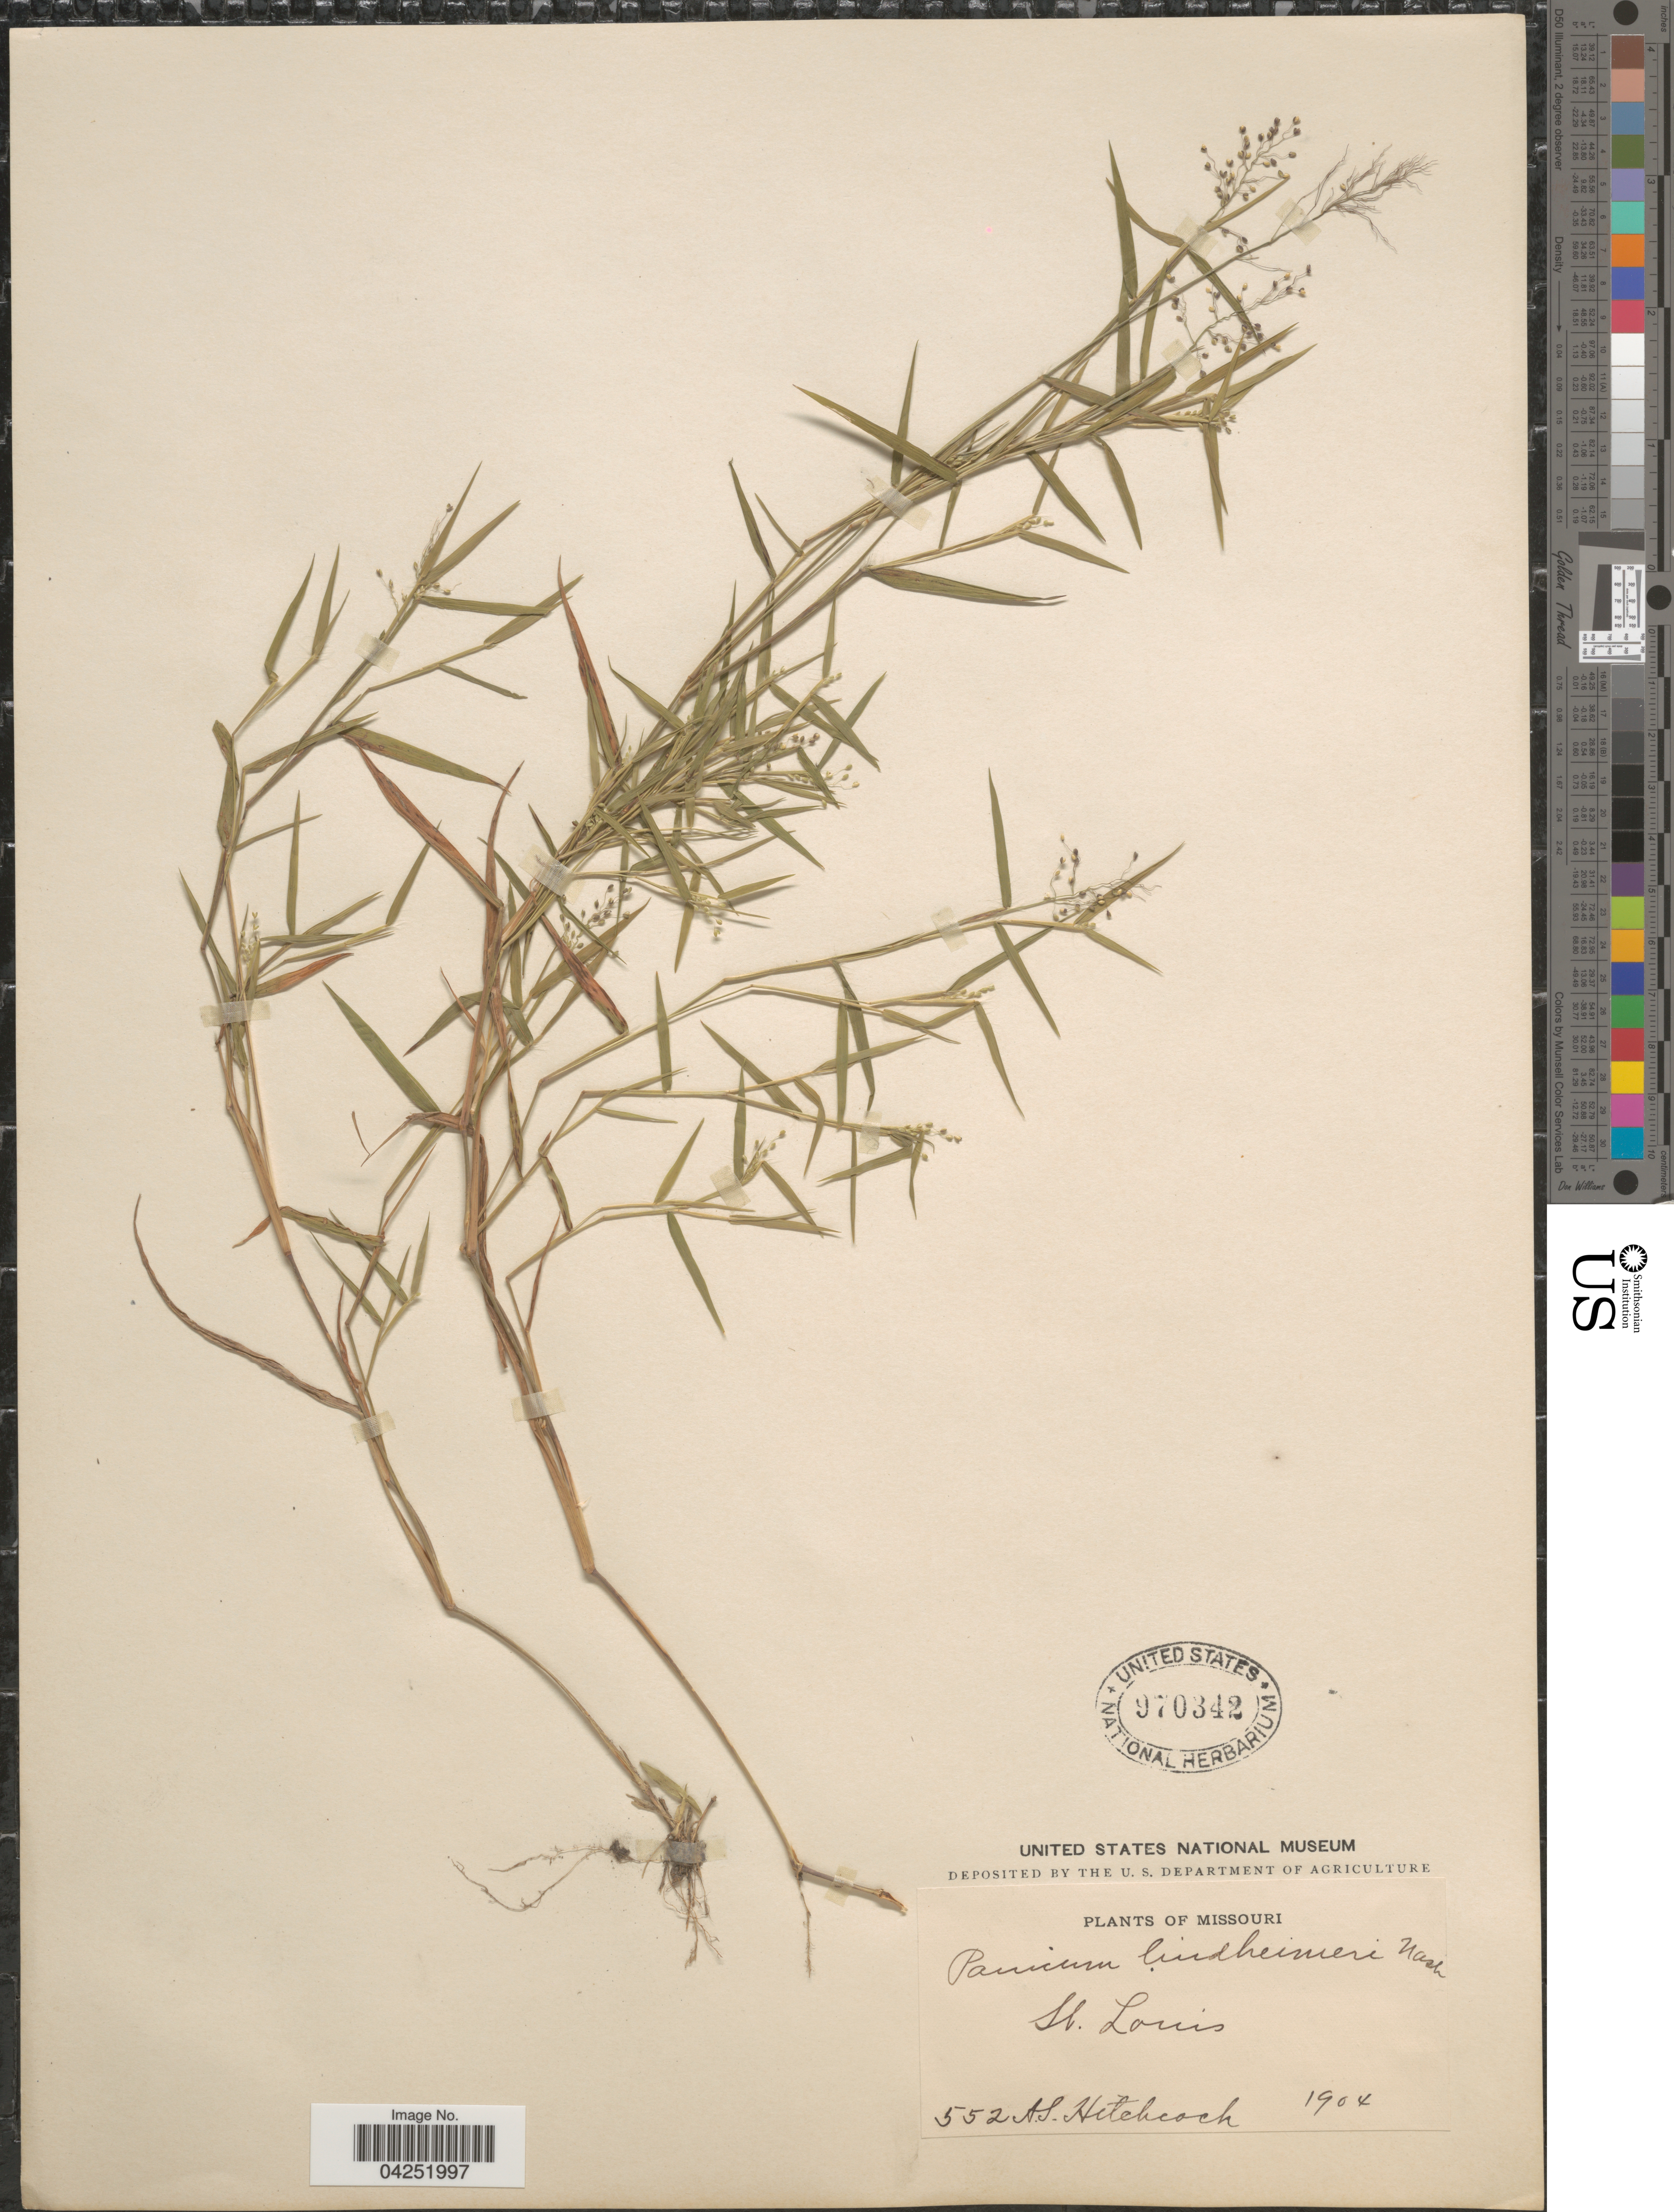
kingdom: Plantae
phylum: Tracheophyta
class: Liliopsida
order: Poales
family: Poaceae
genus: Dichanthelium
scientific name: Dichanthelium acuminatum var. lindheimeri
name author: (Nash) Gould & C.A. Clark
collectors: A. S. Hitchcock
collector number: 552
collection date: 1904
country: United States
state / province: Missouri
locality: St. Louis.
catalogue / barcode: US 970342